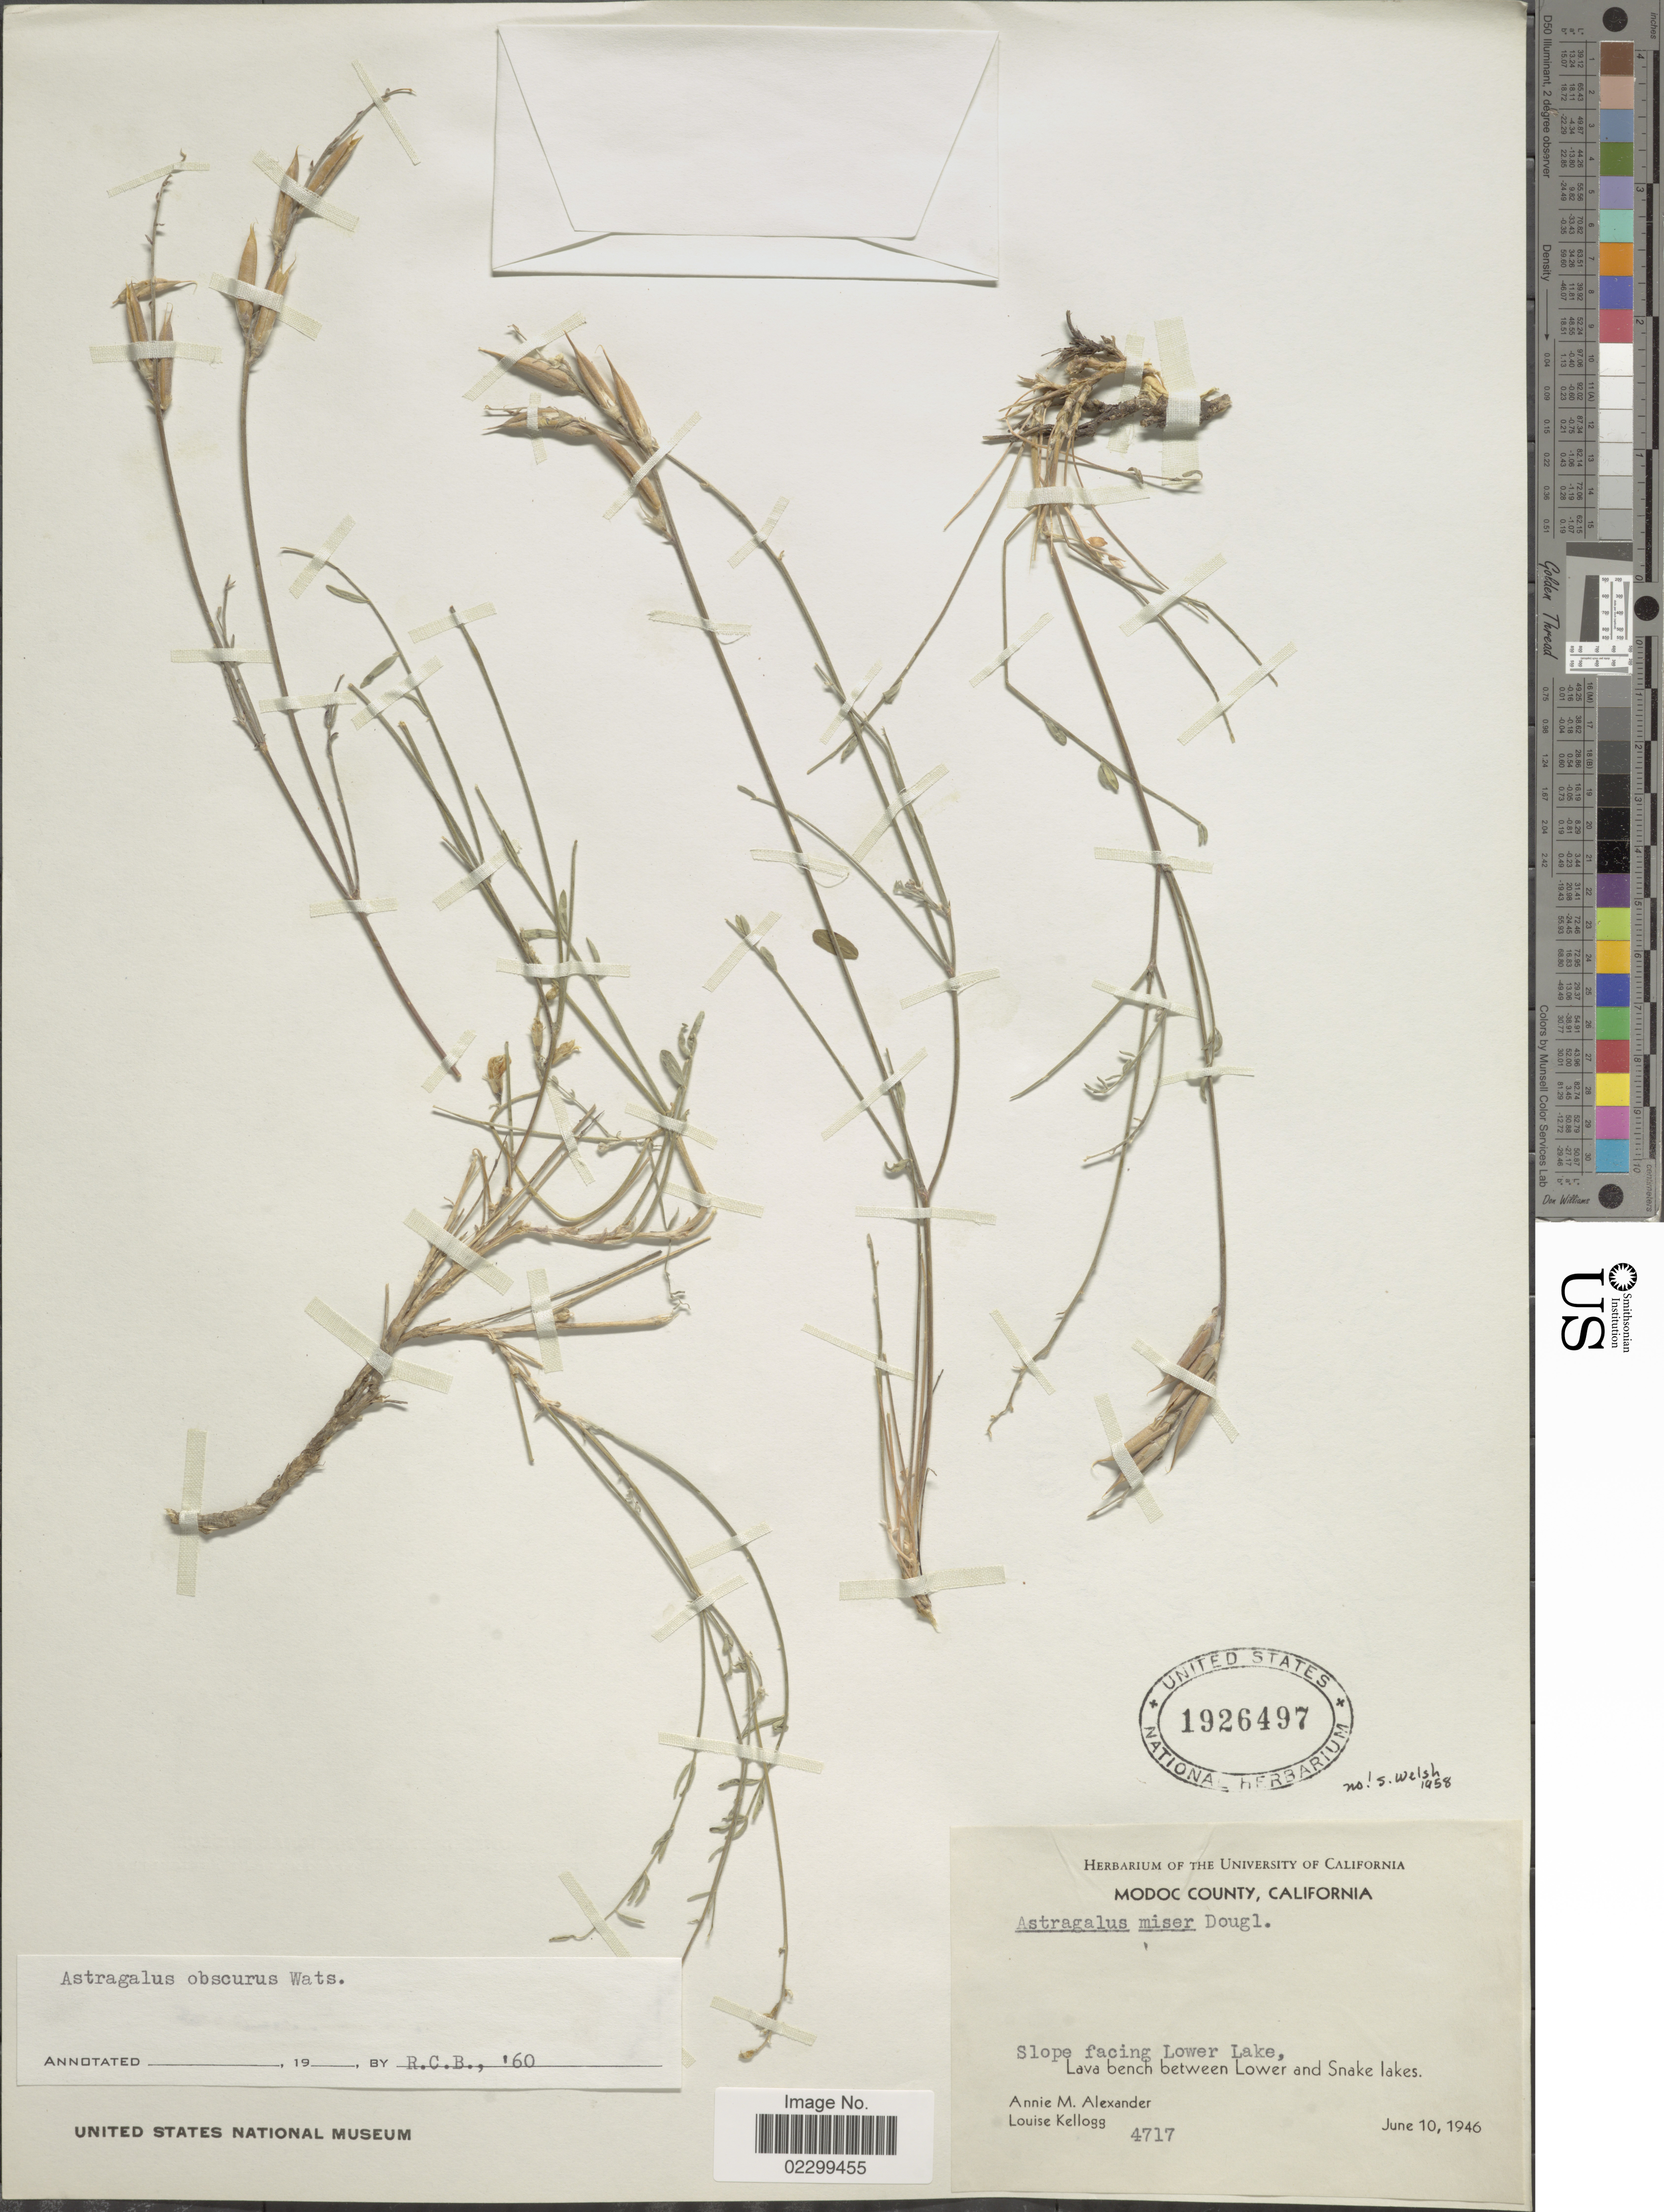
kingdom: Plantae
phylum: Tracheophyta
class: Magnoliopsida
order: Fabales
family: Fabaceae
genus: Astragalus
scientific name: Astragalus obscurus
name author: S. Watson in C. King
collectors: A. M. Alexander & L. Kellogg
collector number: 4717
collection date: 1946-06-10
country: United States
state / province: California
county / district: Modoc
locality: Modoc County, slope facing Lower Lake, Lava bench between Lower and Snake lakes.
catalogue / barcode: US 1926497